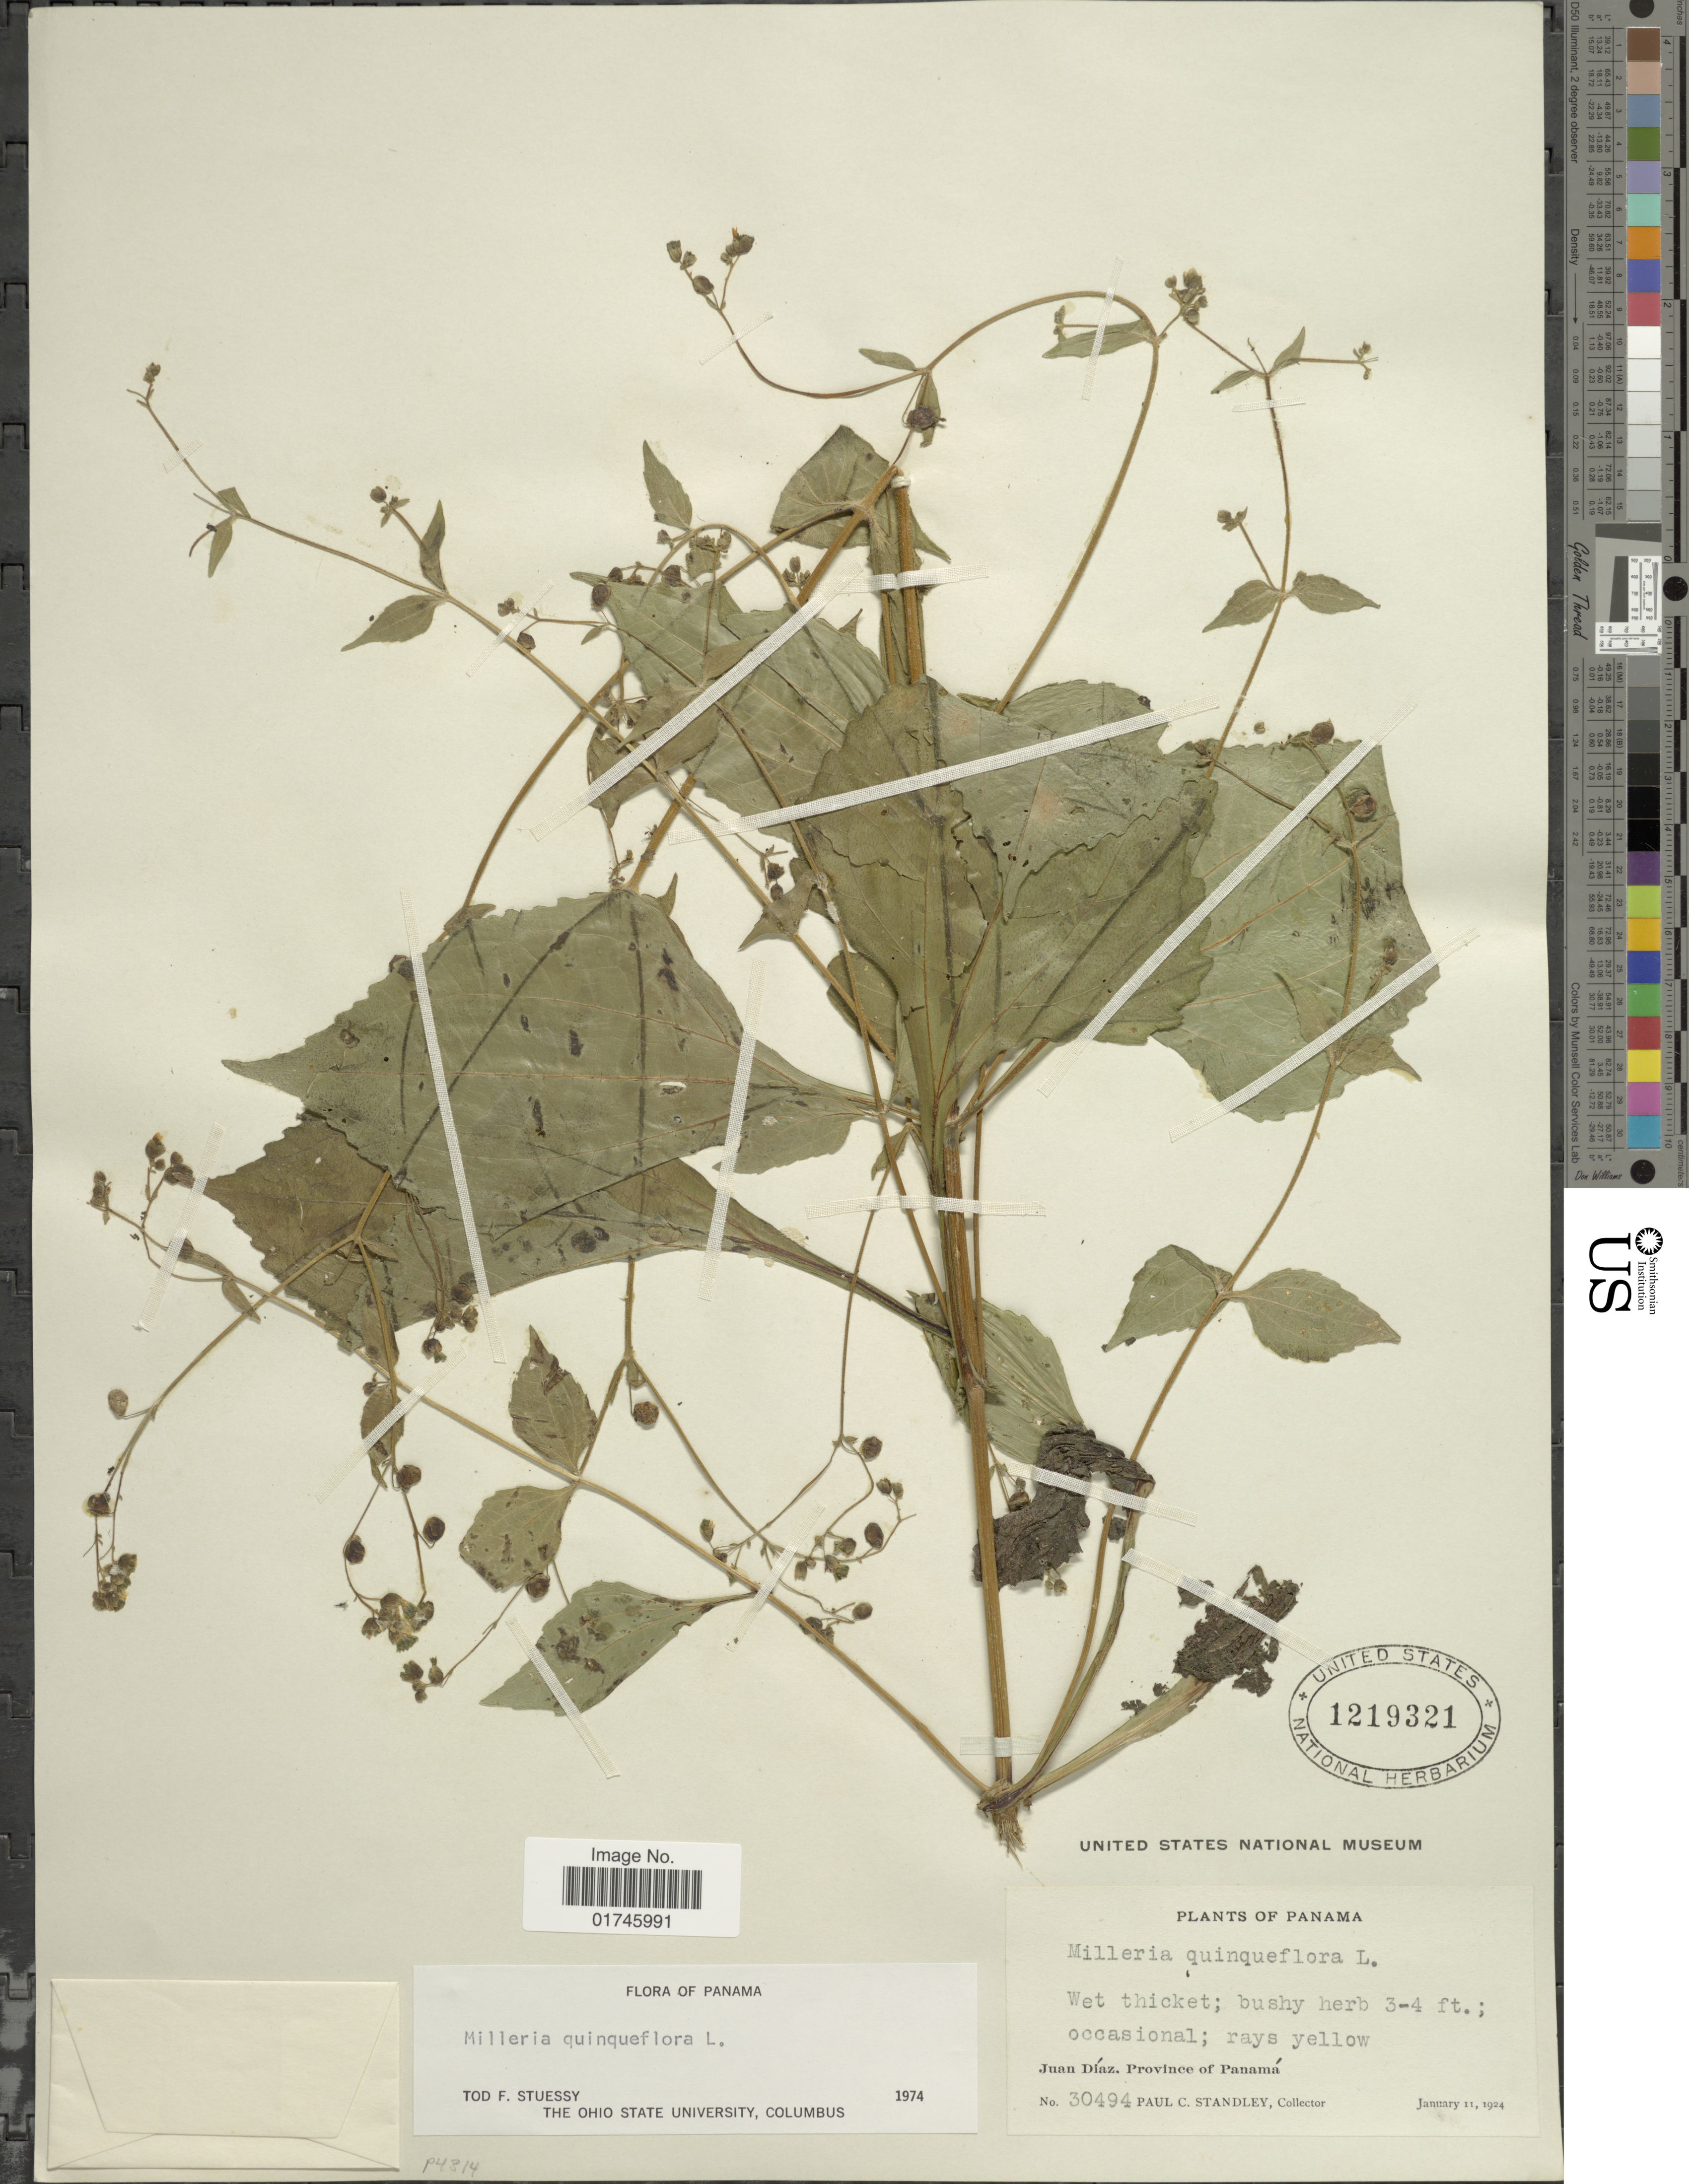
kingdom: Plantae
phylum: Tracheophyta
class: Magnoliopsida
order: Asterales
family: Asteraceae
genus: Milleria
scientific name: Milleria quinqueflora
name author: L.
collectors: P. C. Standley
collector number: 30494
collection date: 1924-01-11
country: Panama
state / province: Panamá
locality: Juan Diaz, Province of Panama.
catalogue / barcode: US 1219321